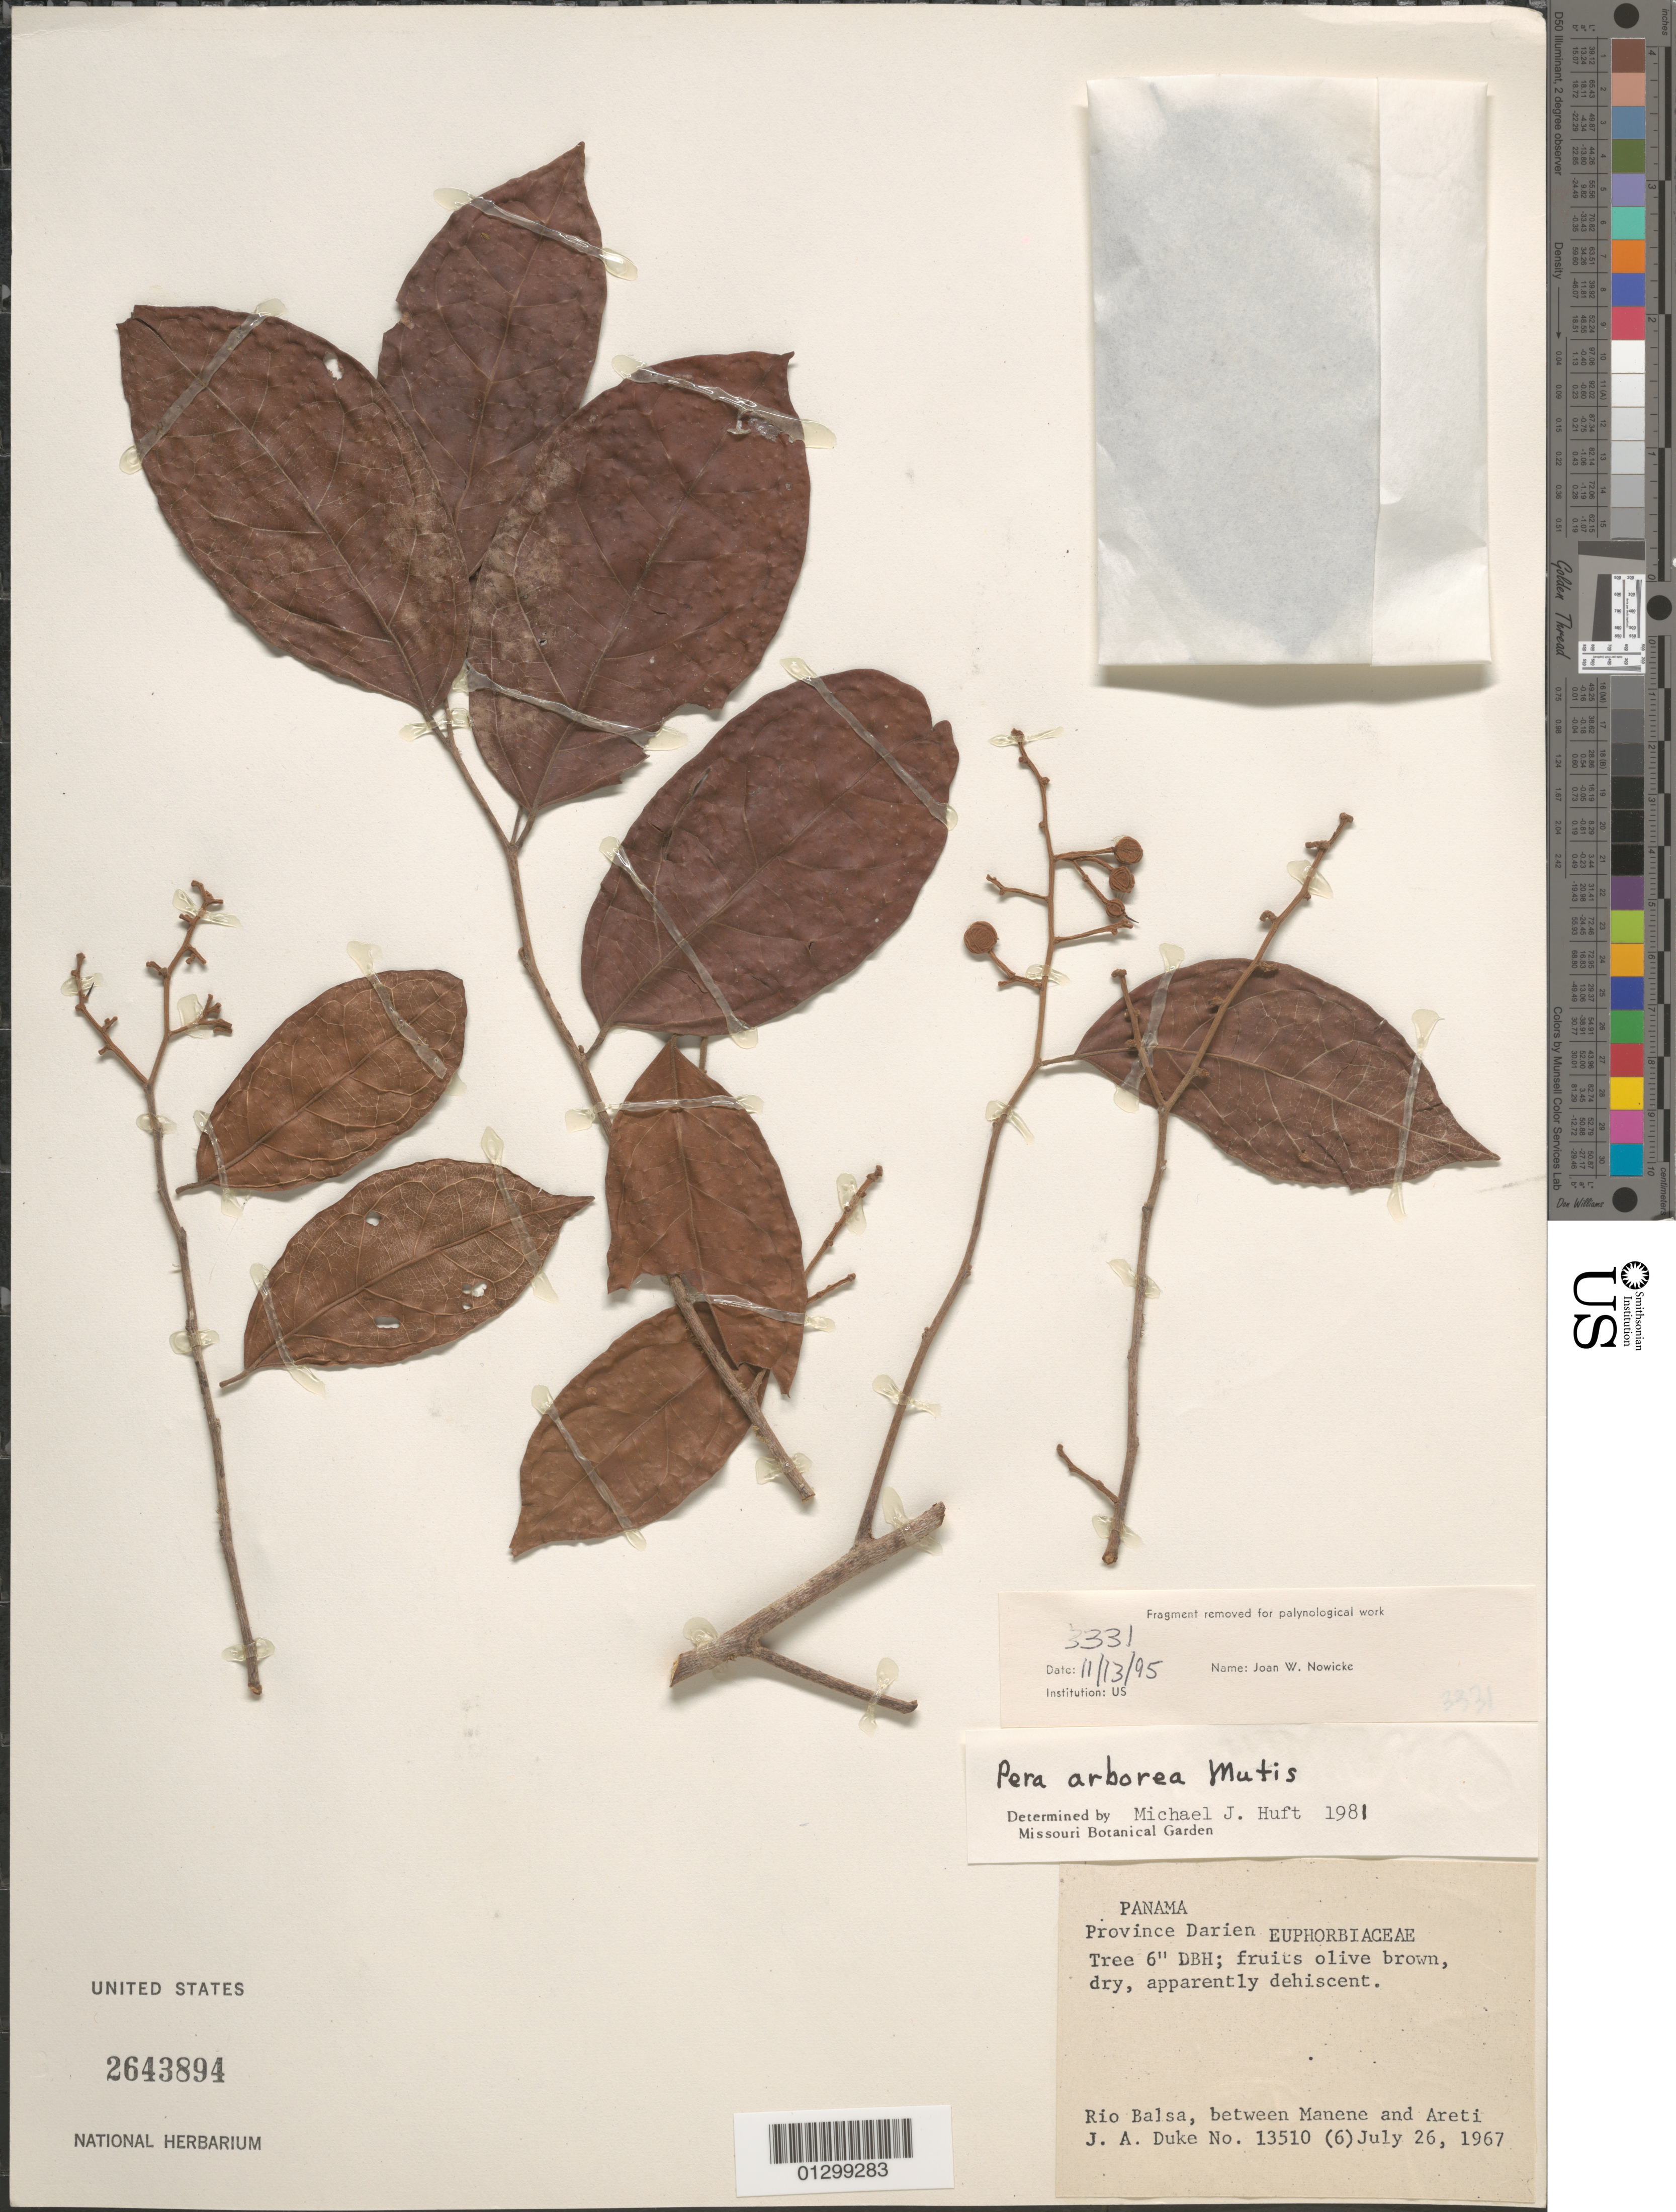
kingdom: Plantae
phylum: Tracheophyta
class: Magnoliopsida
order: Malpighiales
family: Peraceae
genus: Pera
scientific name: Pera arborea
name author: Mutis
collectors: J. A. Duke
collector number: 13510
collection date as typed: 26 Jul 1967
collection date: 1967-07-26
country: Panama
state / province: Darién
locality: Rio Balsa, between Manene and Areti.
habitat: Tree.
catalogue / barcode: US 2643894